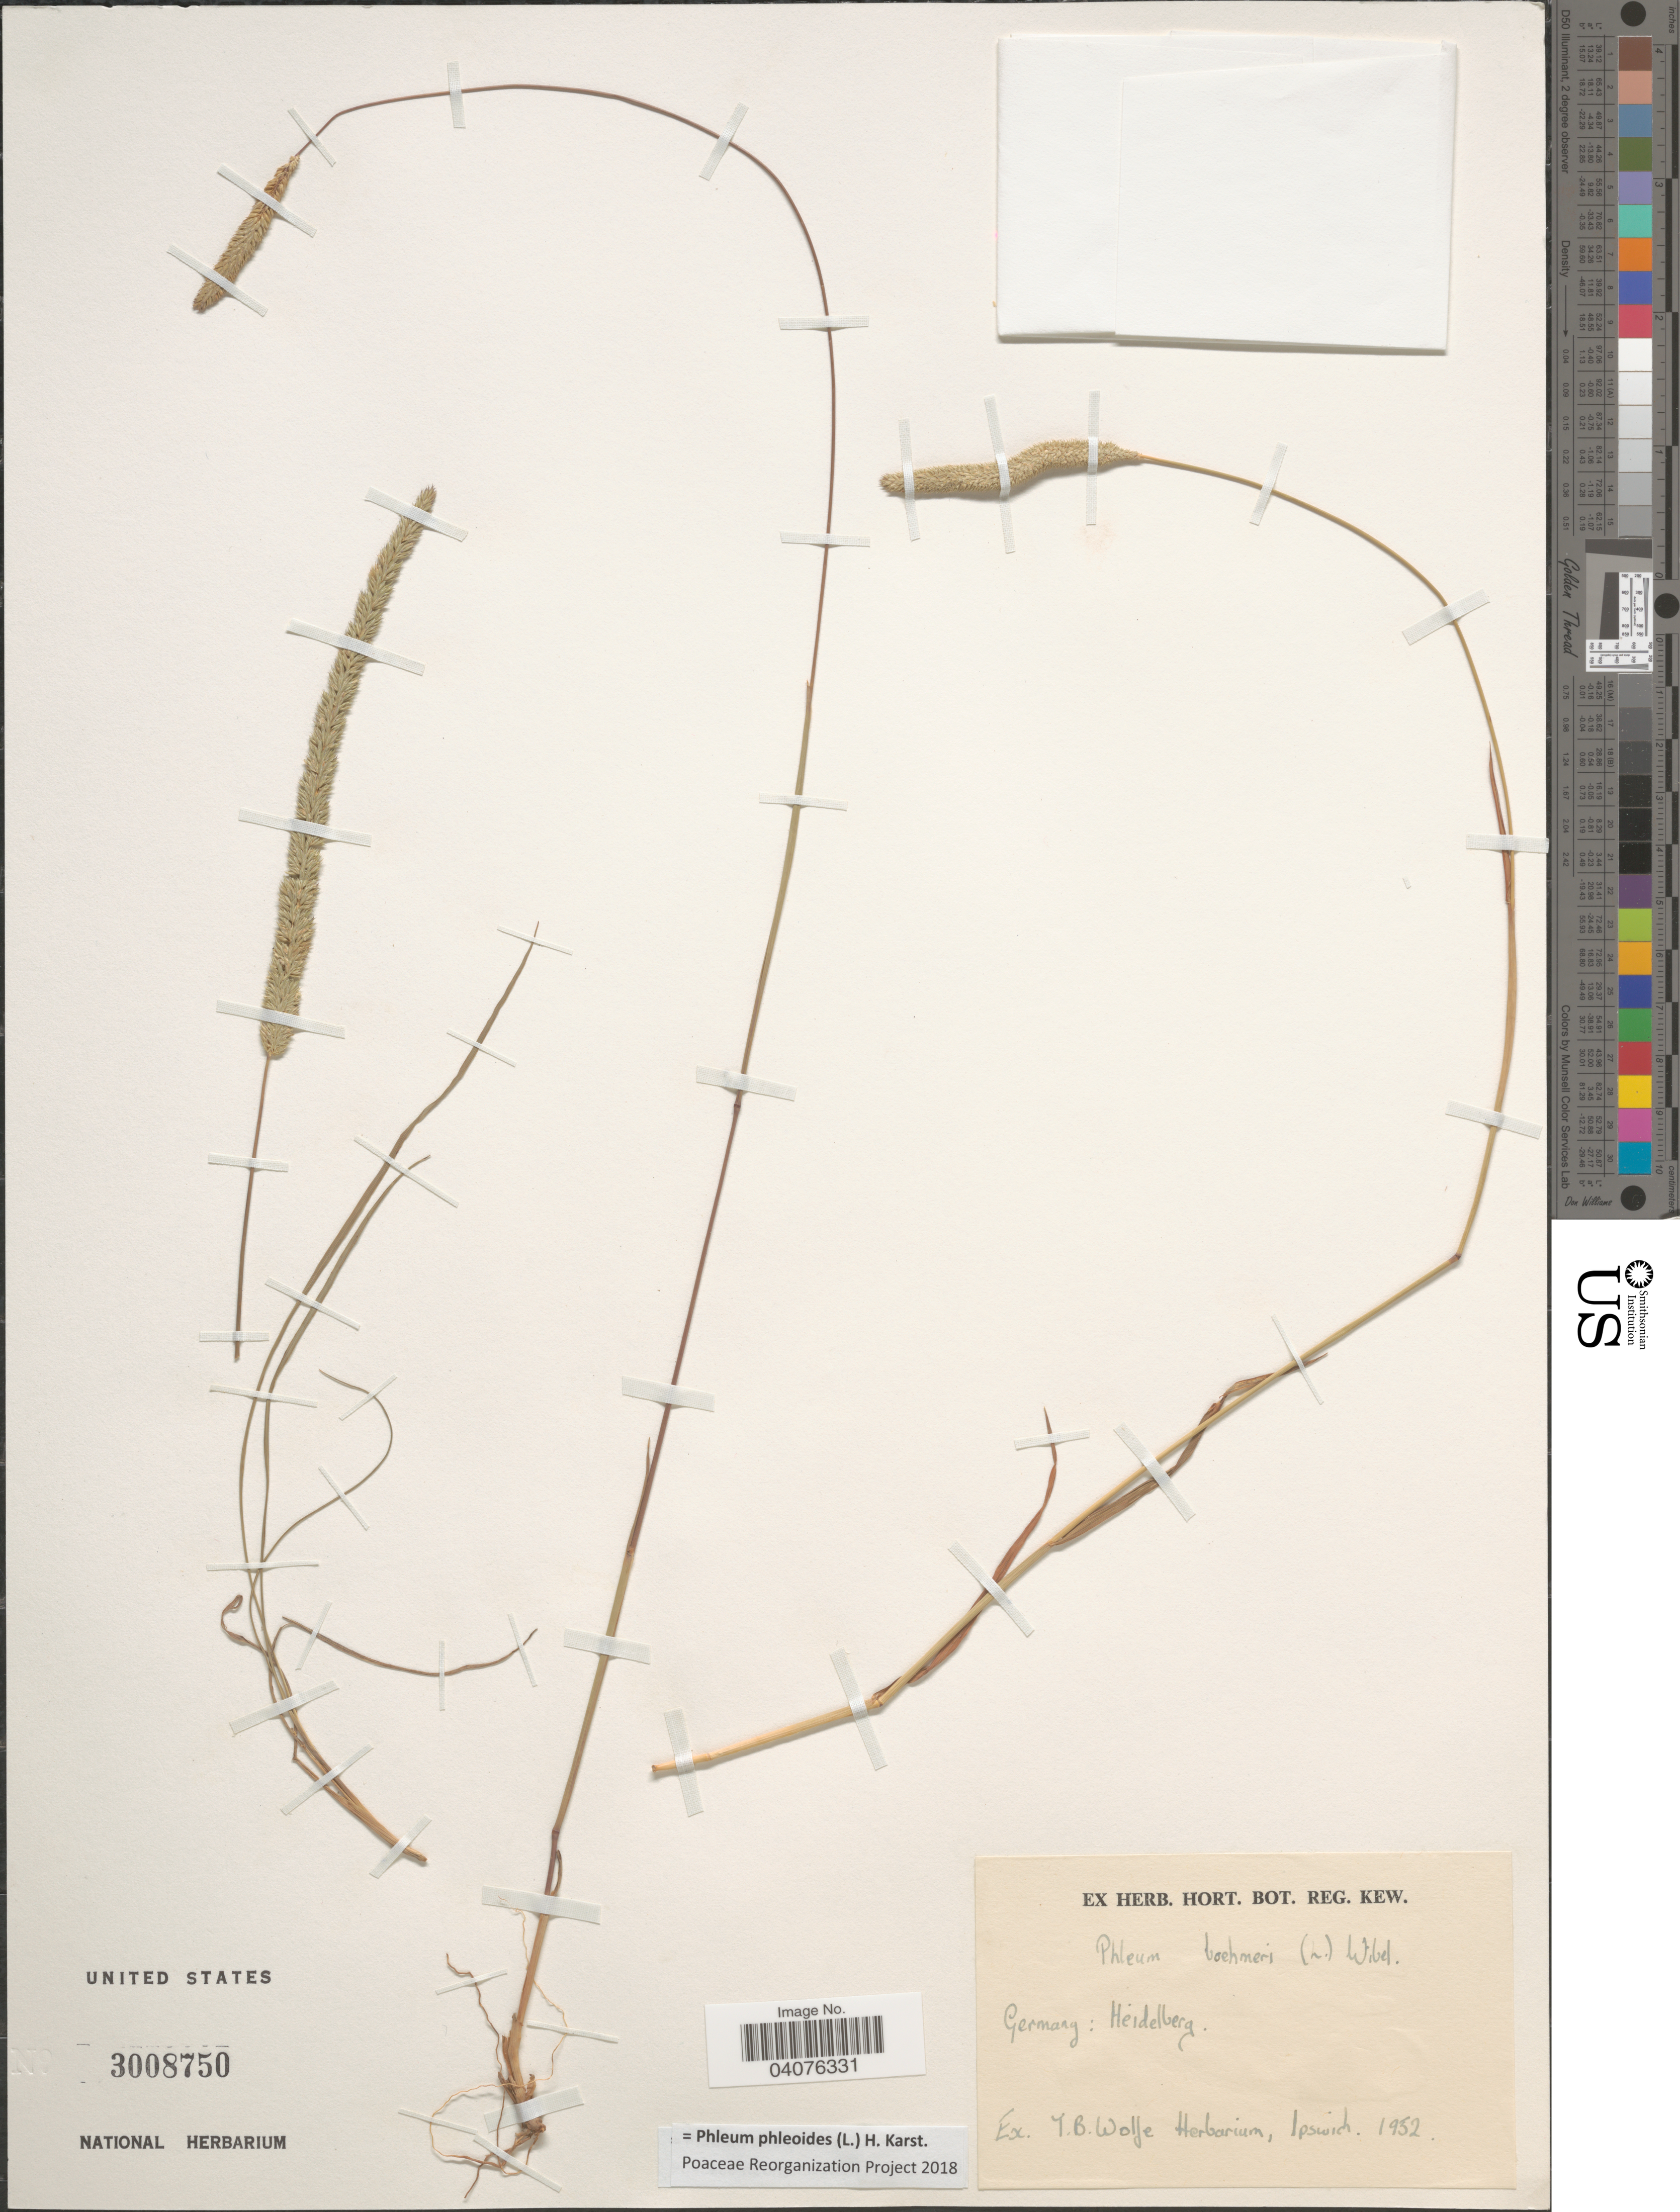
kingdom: Plantae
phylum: Tracheophyta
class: Liliopsida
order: Poales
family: Poaceae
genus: Phleum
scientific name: Phleum phleoides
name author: (L.) H. Karst.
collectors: Ex Herb. T. B. Wolfe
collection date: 1952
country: Germany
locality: Heidelberg.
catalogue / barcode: US 3008750